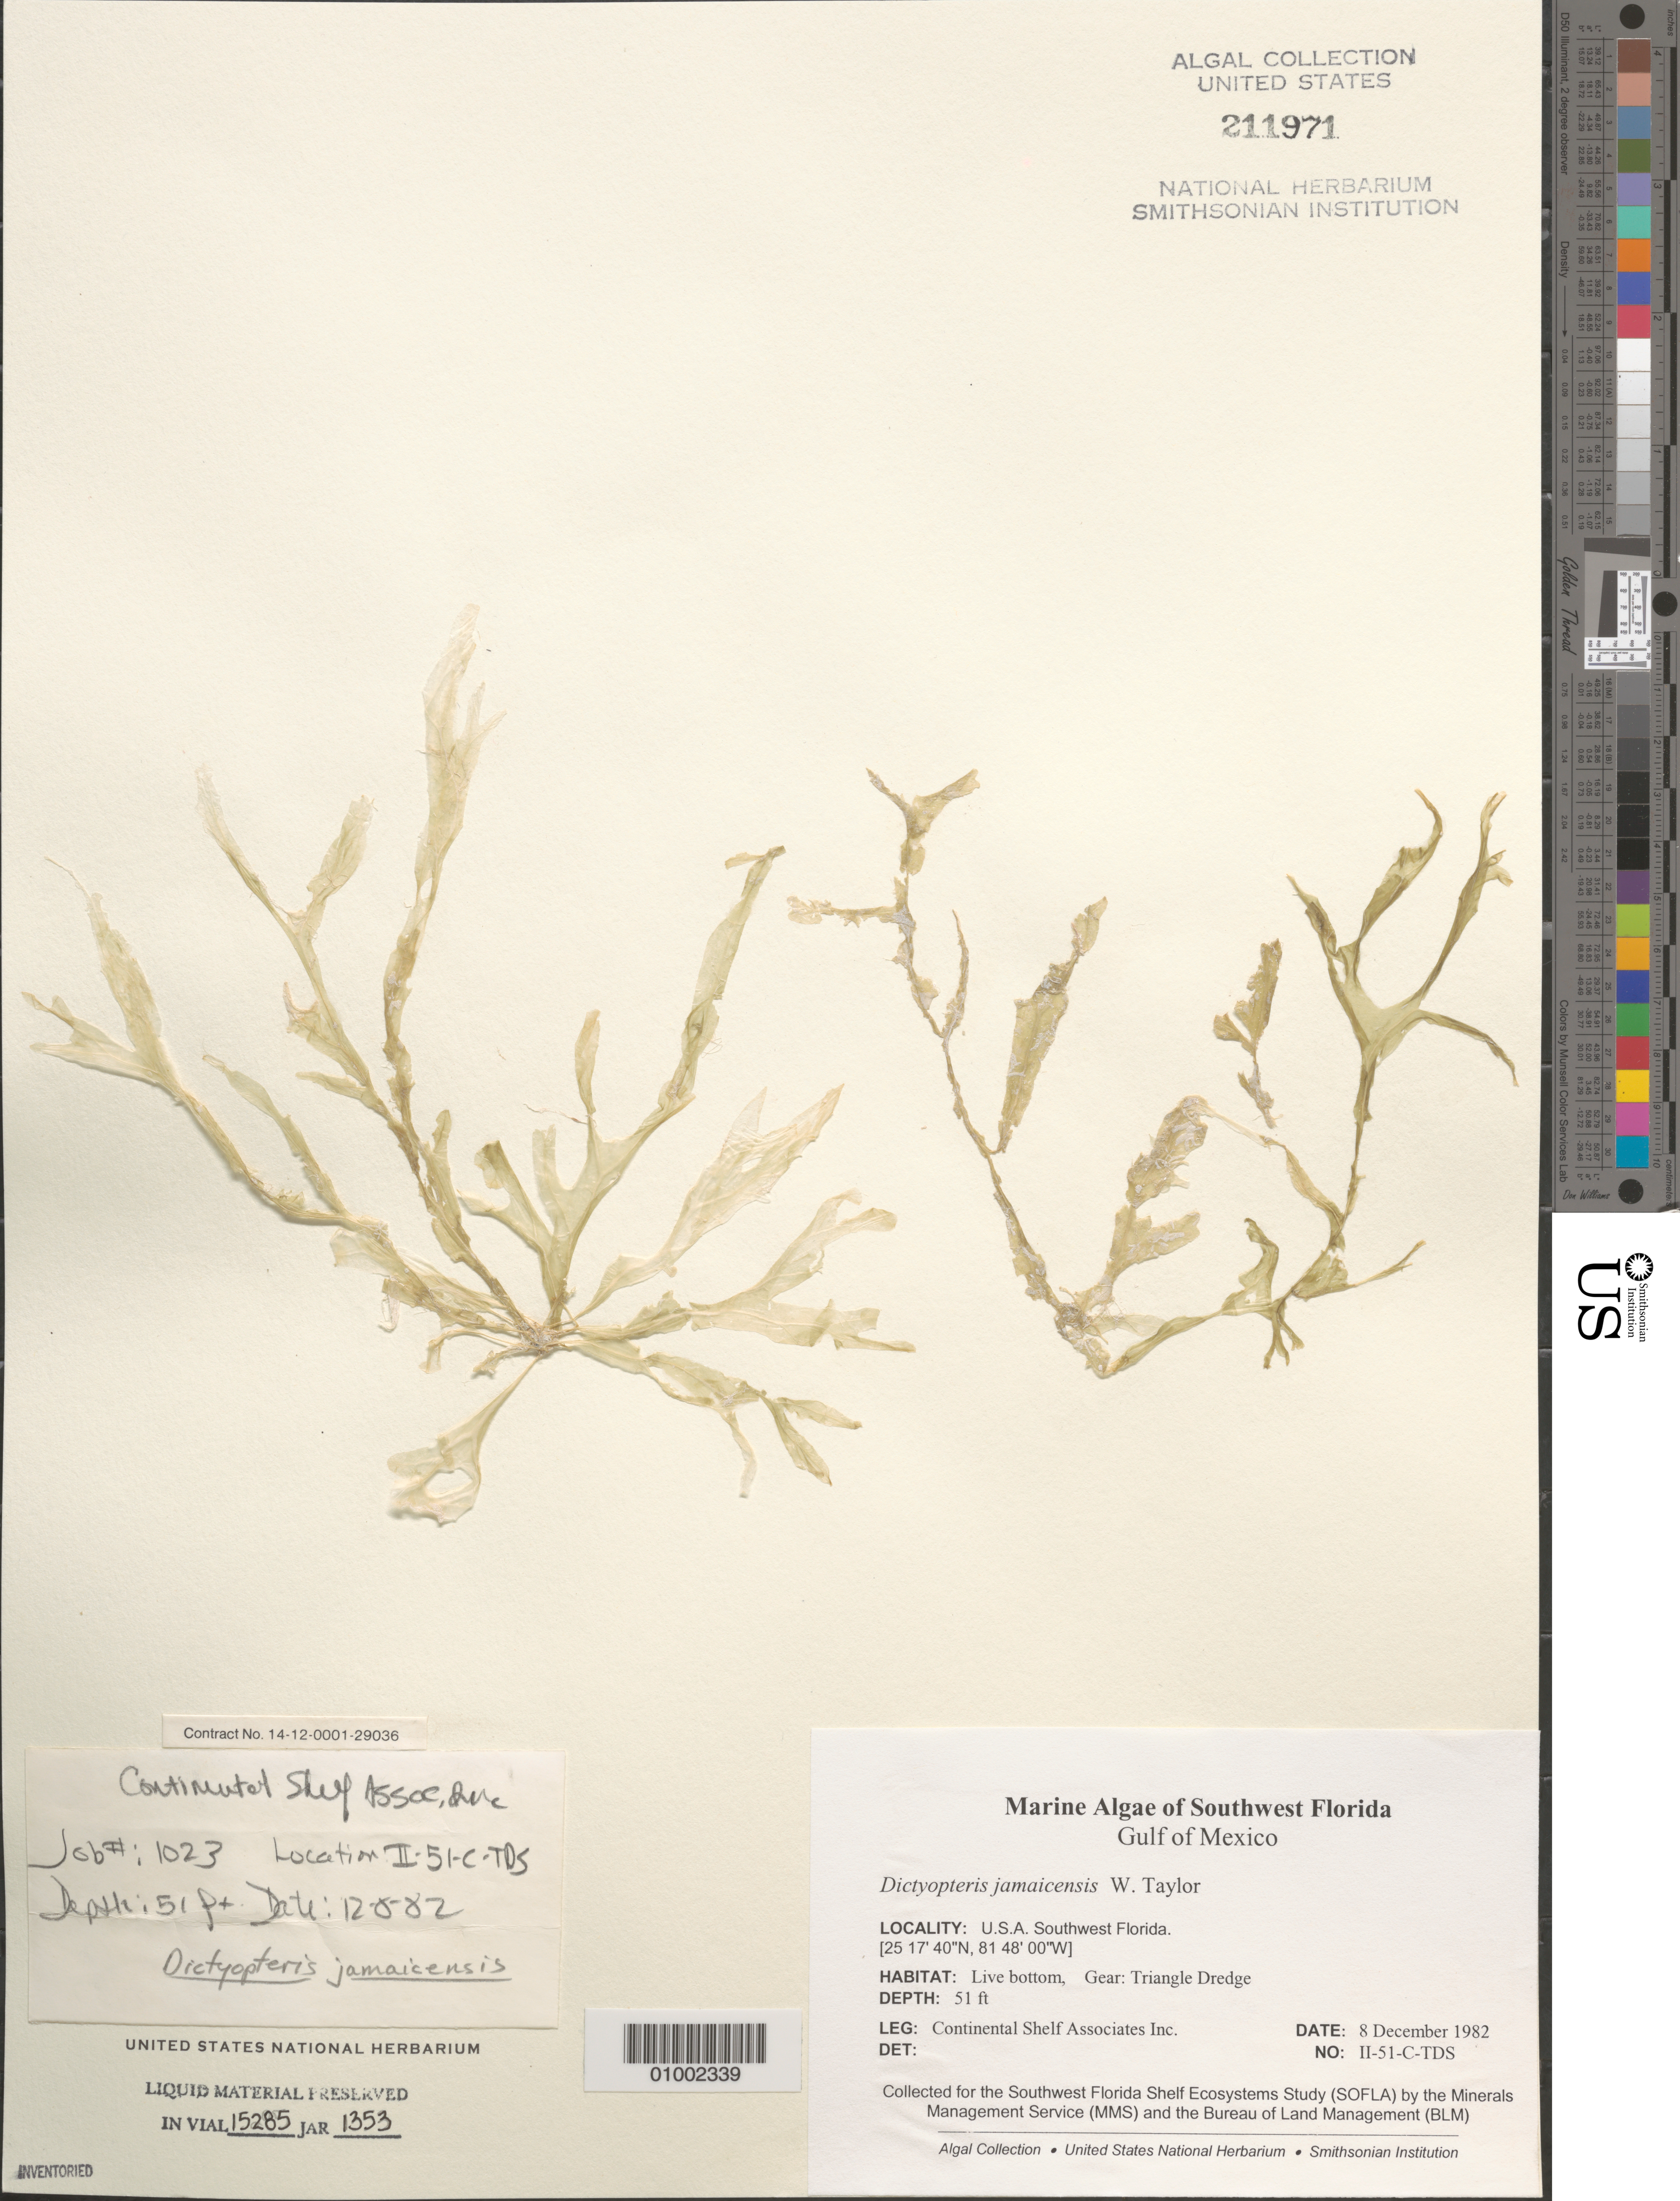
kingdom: Chromista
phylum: Ochrophyta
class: Phaeophyceae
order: Dictyotales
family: Dictyotaceae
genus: Dictyopteris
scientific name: Dictyopteris jamaicensis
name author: W.R. Taylor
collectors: Continental Shelf Associates Inc.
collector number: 1023-II-51-C-TDS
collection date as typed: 08 Dec 1982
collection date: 1982-12-08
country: United States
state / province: Florida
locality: Gulf of Mexico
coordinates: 25 17'40"N, 81 48'00"W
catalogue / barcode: US 211971